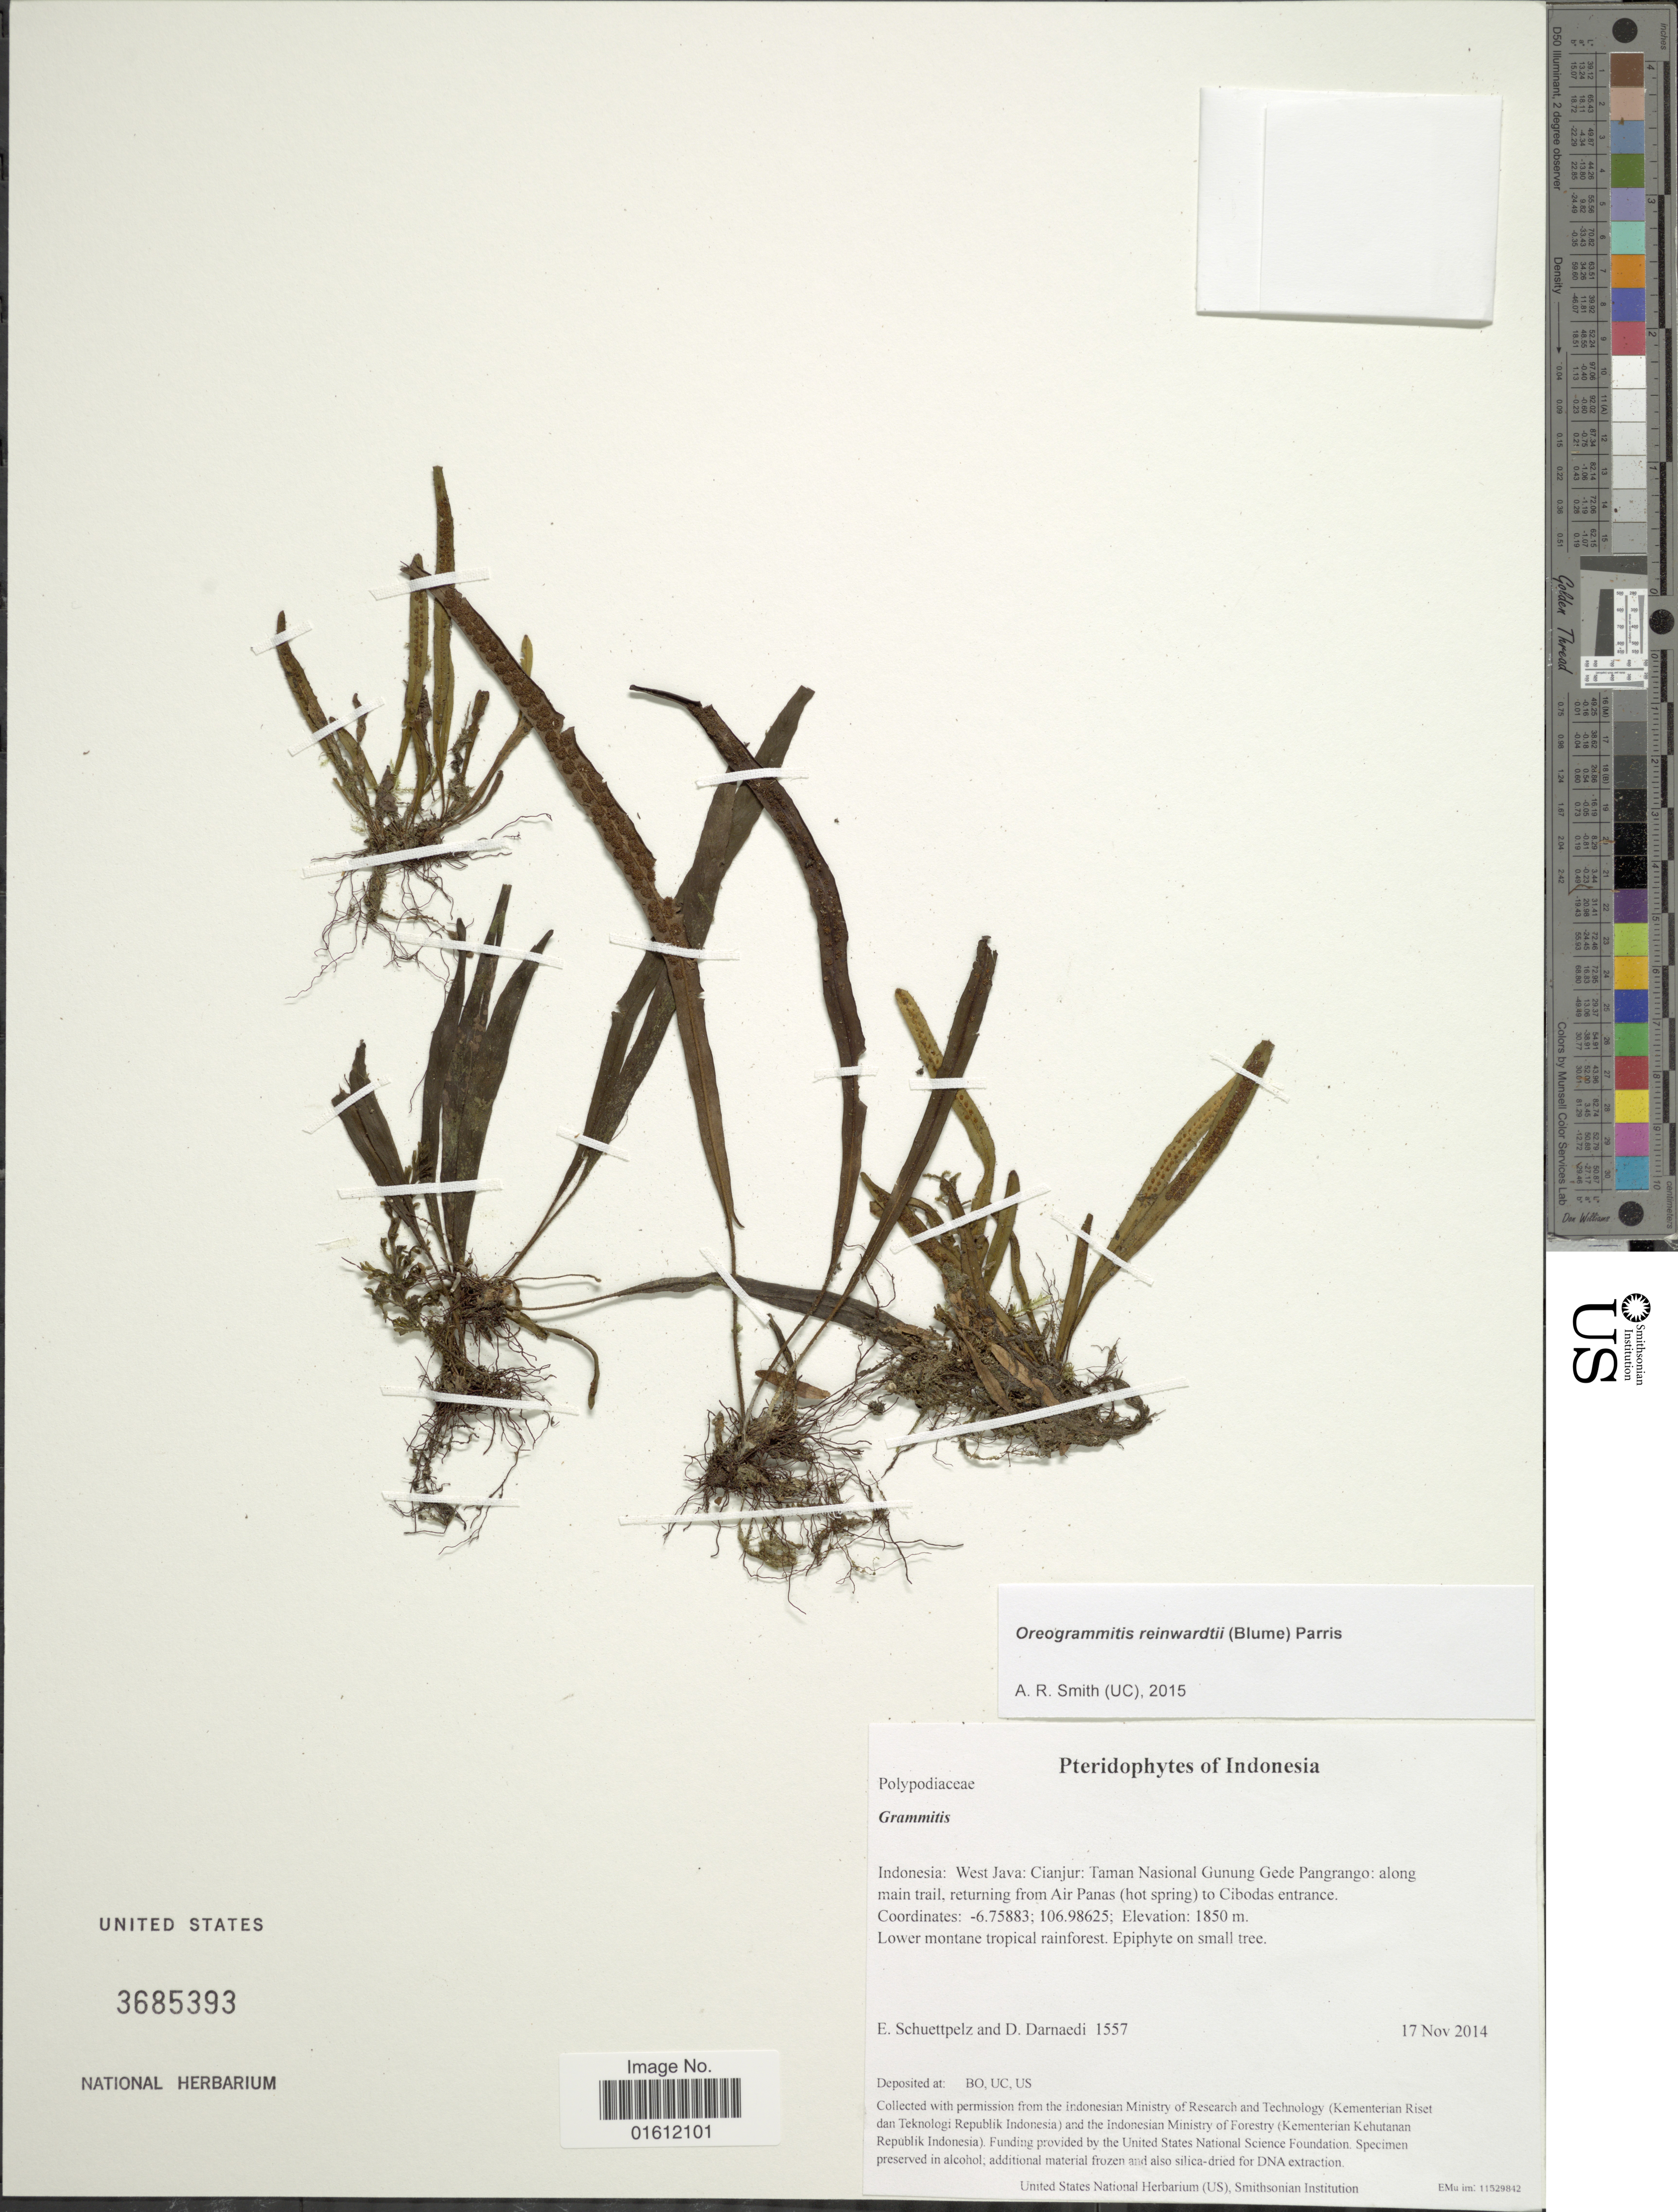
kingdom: Plantae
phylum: Tracheophyta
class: Polypodiopsida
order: Polypodiales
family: Polypodiaceae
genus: Grammitis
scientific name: Grammitis sp.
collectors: E. Schuettpelz & D. Darnaedi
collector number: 1557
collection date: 2014-11-17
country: Indonesia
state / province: Java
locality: West Java: Cianjur: Taman Nasional Gunung Gede Pangrango: along main trail,returning from Air panas (hot spring) to Cibodas entrance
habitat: Lower montane tropical rainforest.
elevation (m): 1850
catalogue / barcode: US 3685393